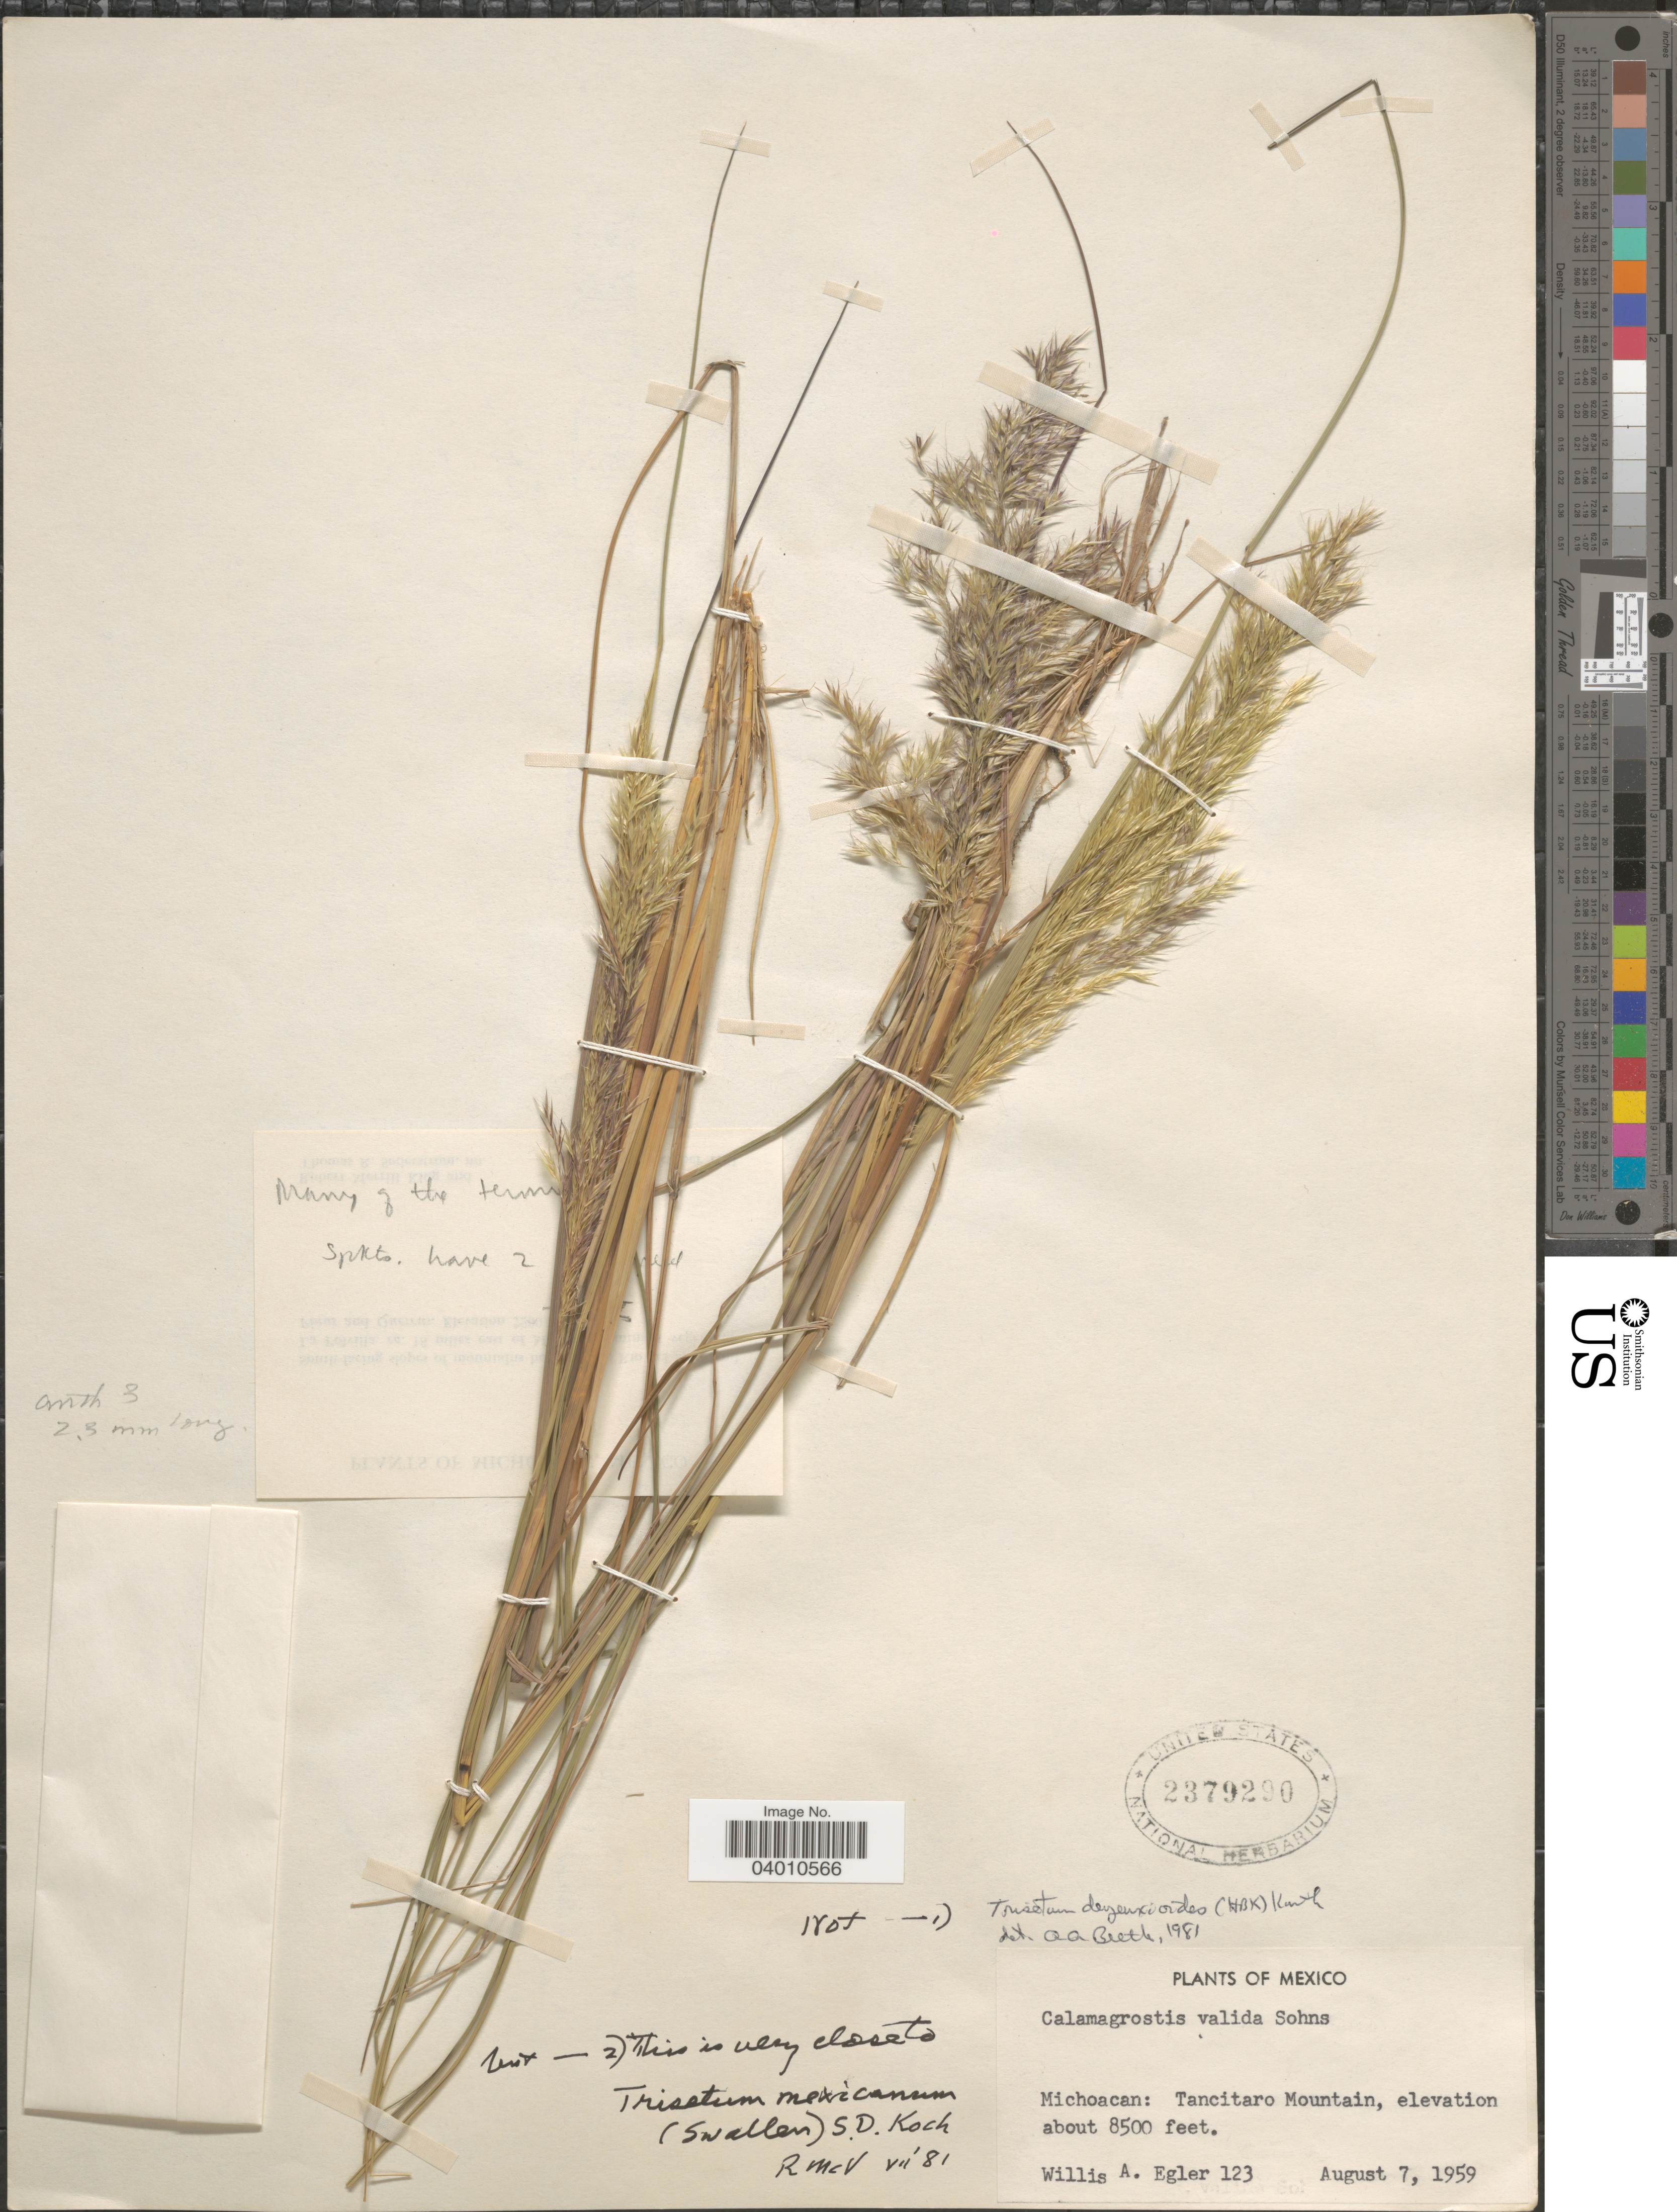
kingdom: Plantae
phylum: Tracheophyta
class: Liliopsida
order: Poales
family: Poaceae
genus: Peyritschia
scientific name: Peyritschia deyeuxioides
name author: (Kunth) Finot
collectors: W. A. Egler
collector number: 123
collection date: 1959-08-07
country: Mexico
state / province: Michoacán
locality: Tancitaro Mountain.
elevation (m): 2591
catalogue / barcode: US 2379290